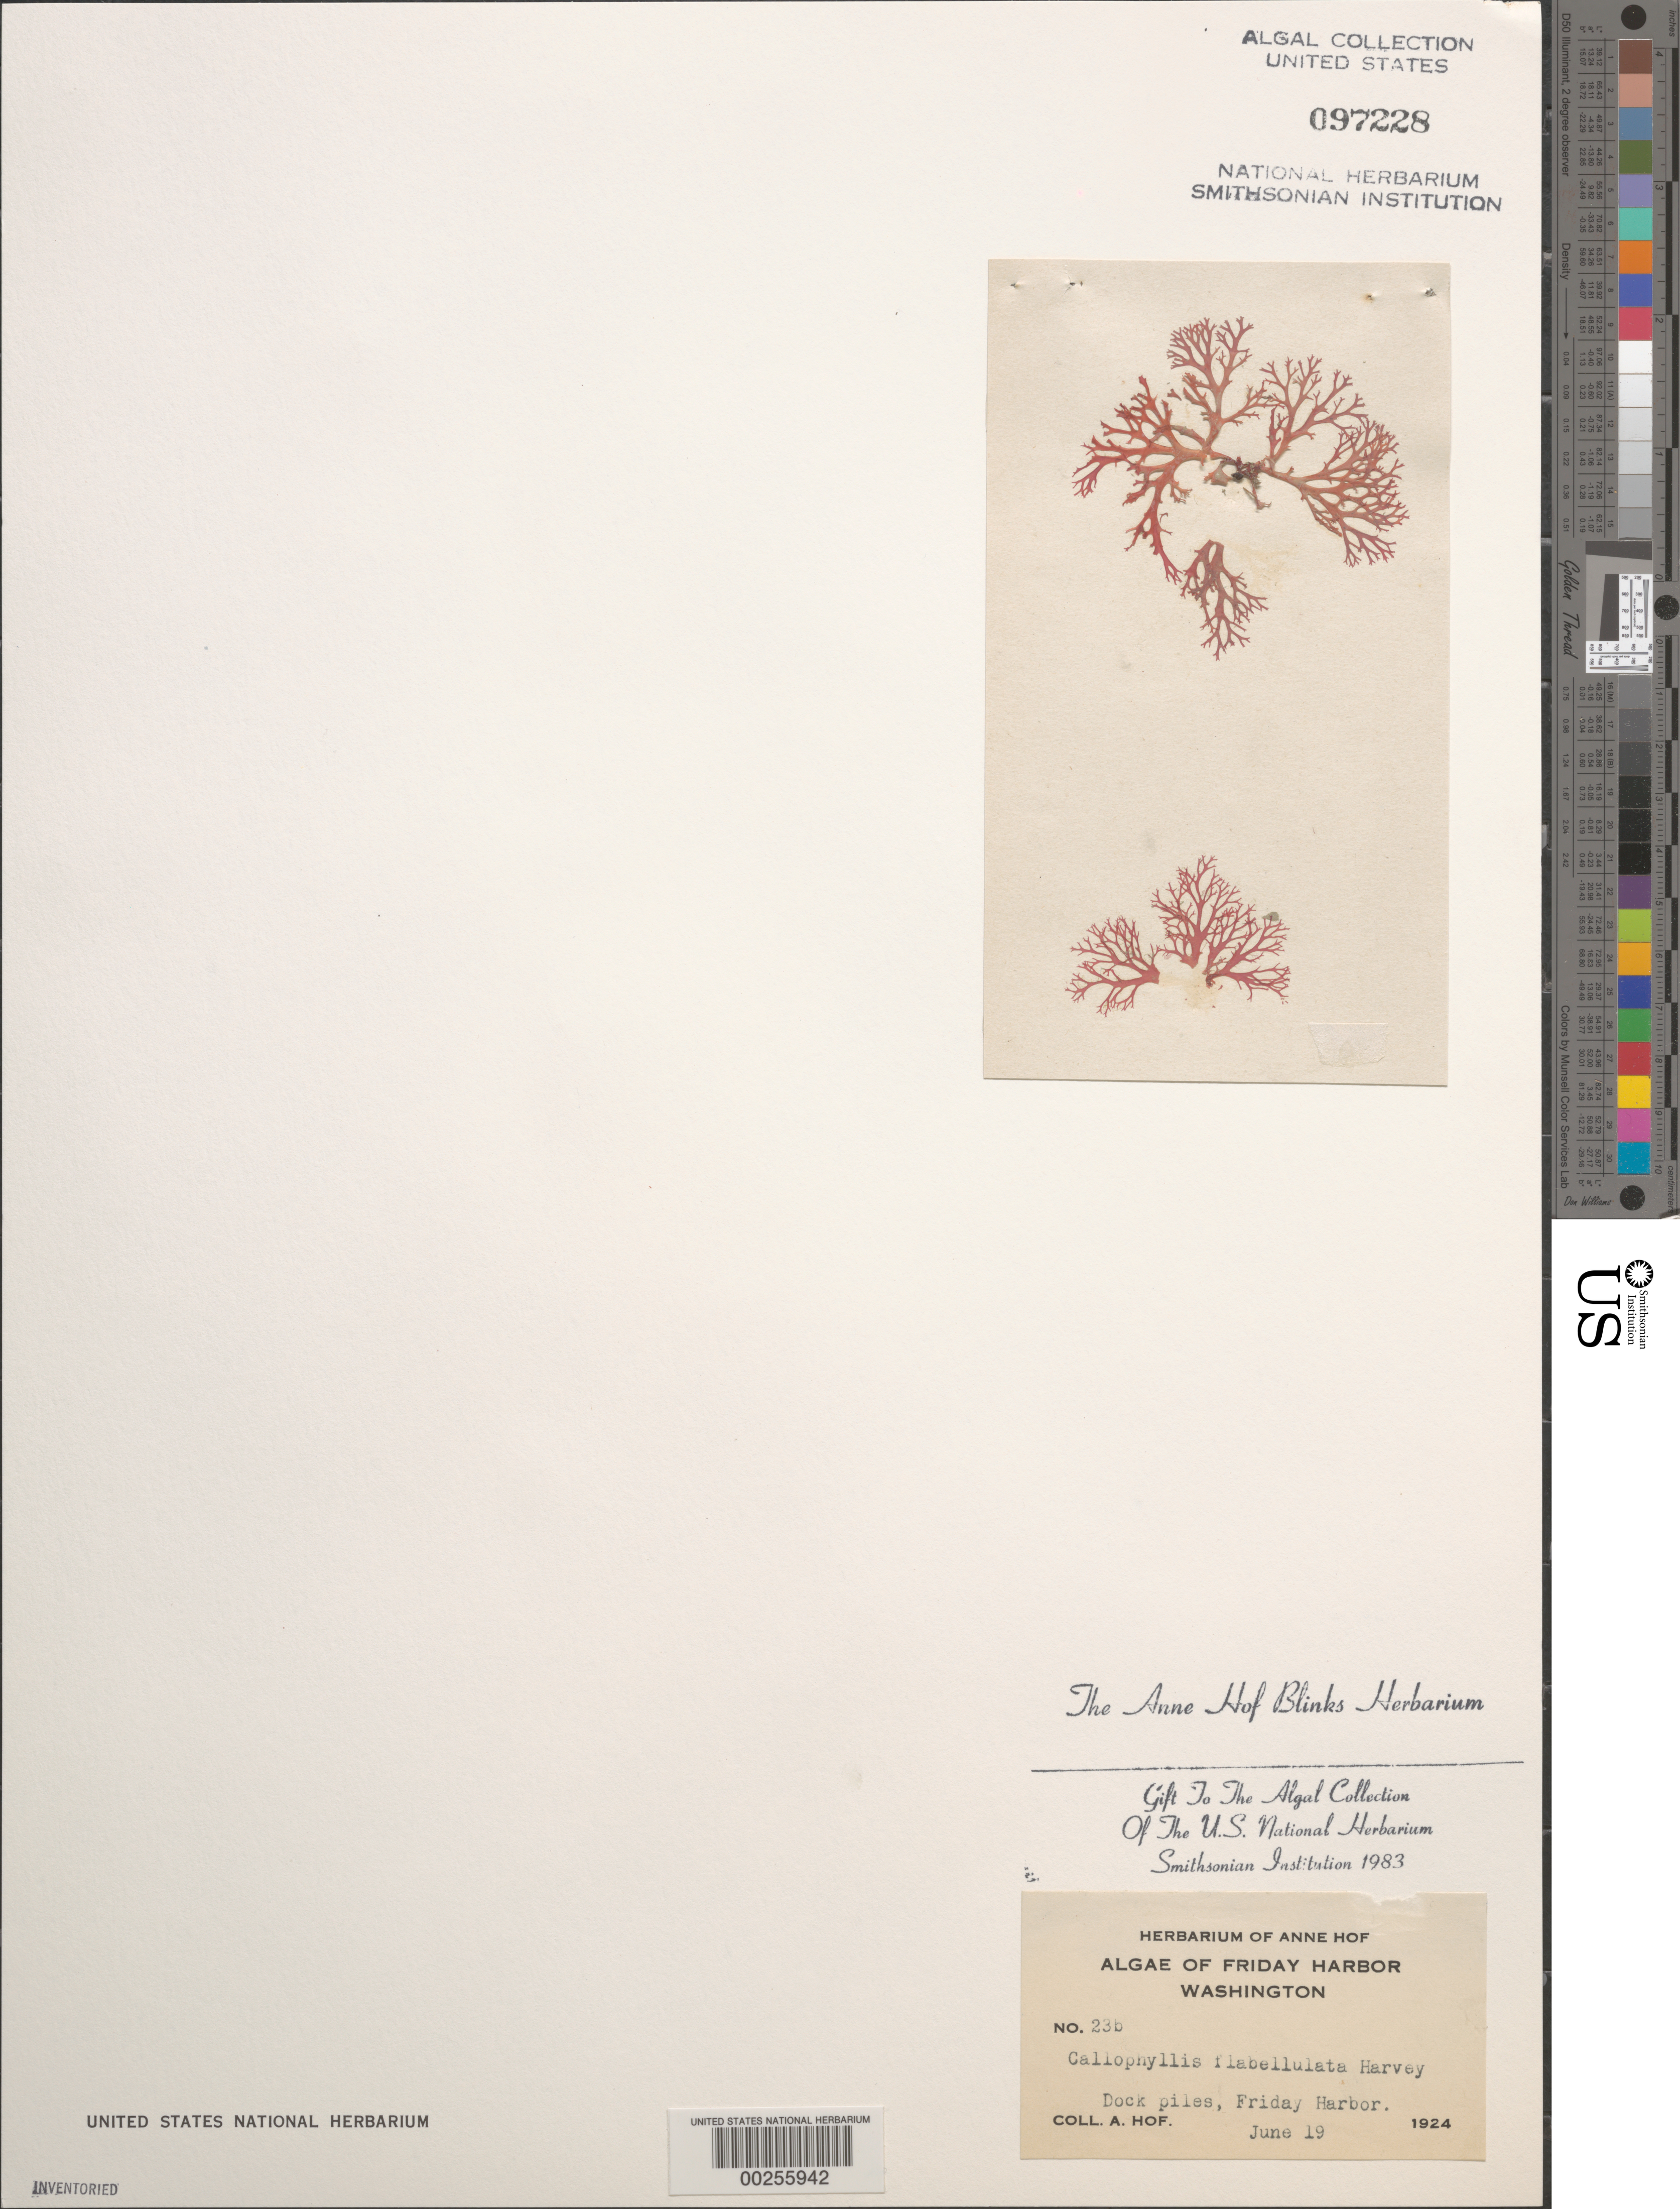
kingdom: Plantae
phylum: Rhodophyta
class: Florideophyceae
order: Gigartinales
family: Kallymeniaceae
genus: Callophyllis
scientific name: Callophyllis flabellulata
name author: Harv.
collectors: A. Blinks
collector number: AHB 23b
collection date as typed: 19 Jun 1924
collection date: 1924-06-19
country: United States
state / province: Washington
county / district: San Juan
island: San Juan Island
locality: Friday Harbor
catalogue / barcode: US 97228